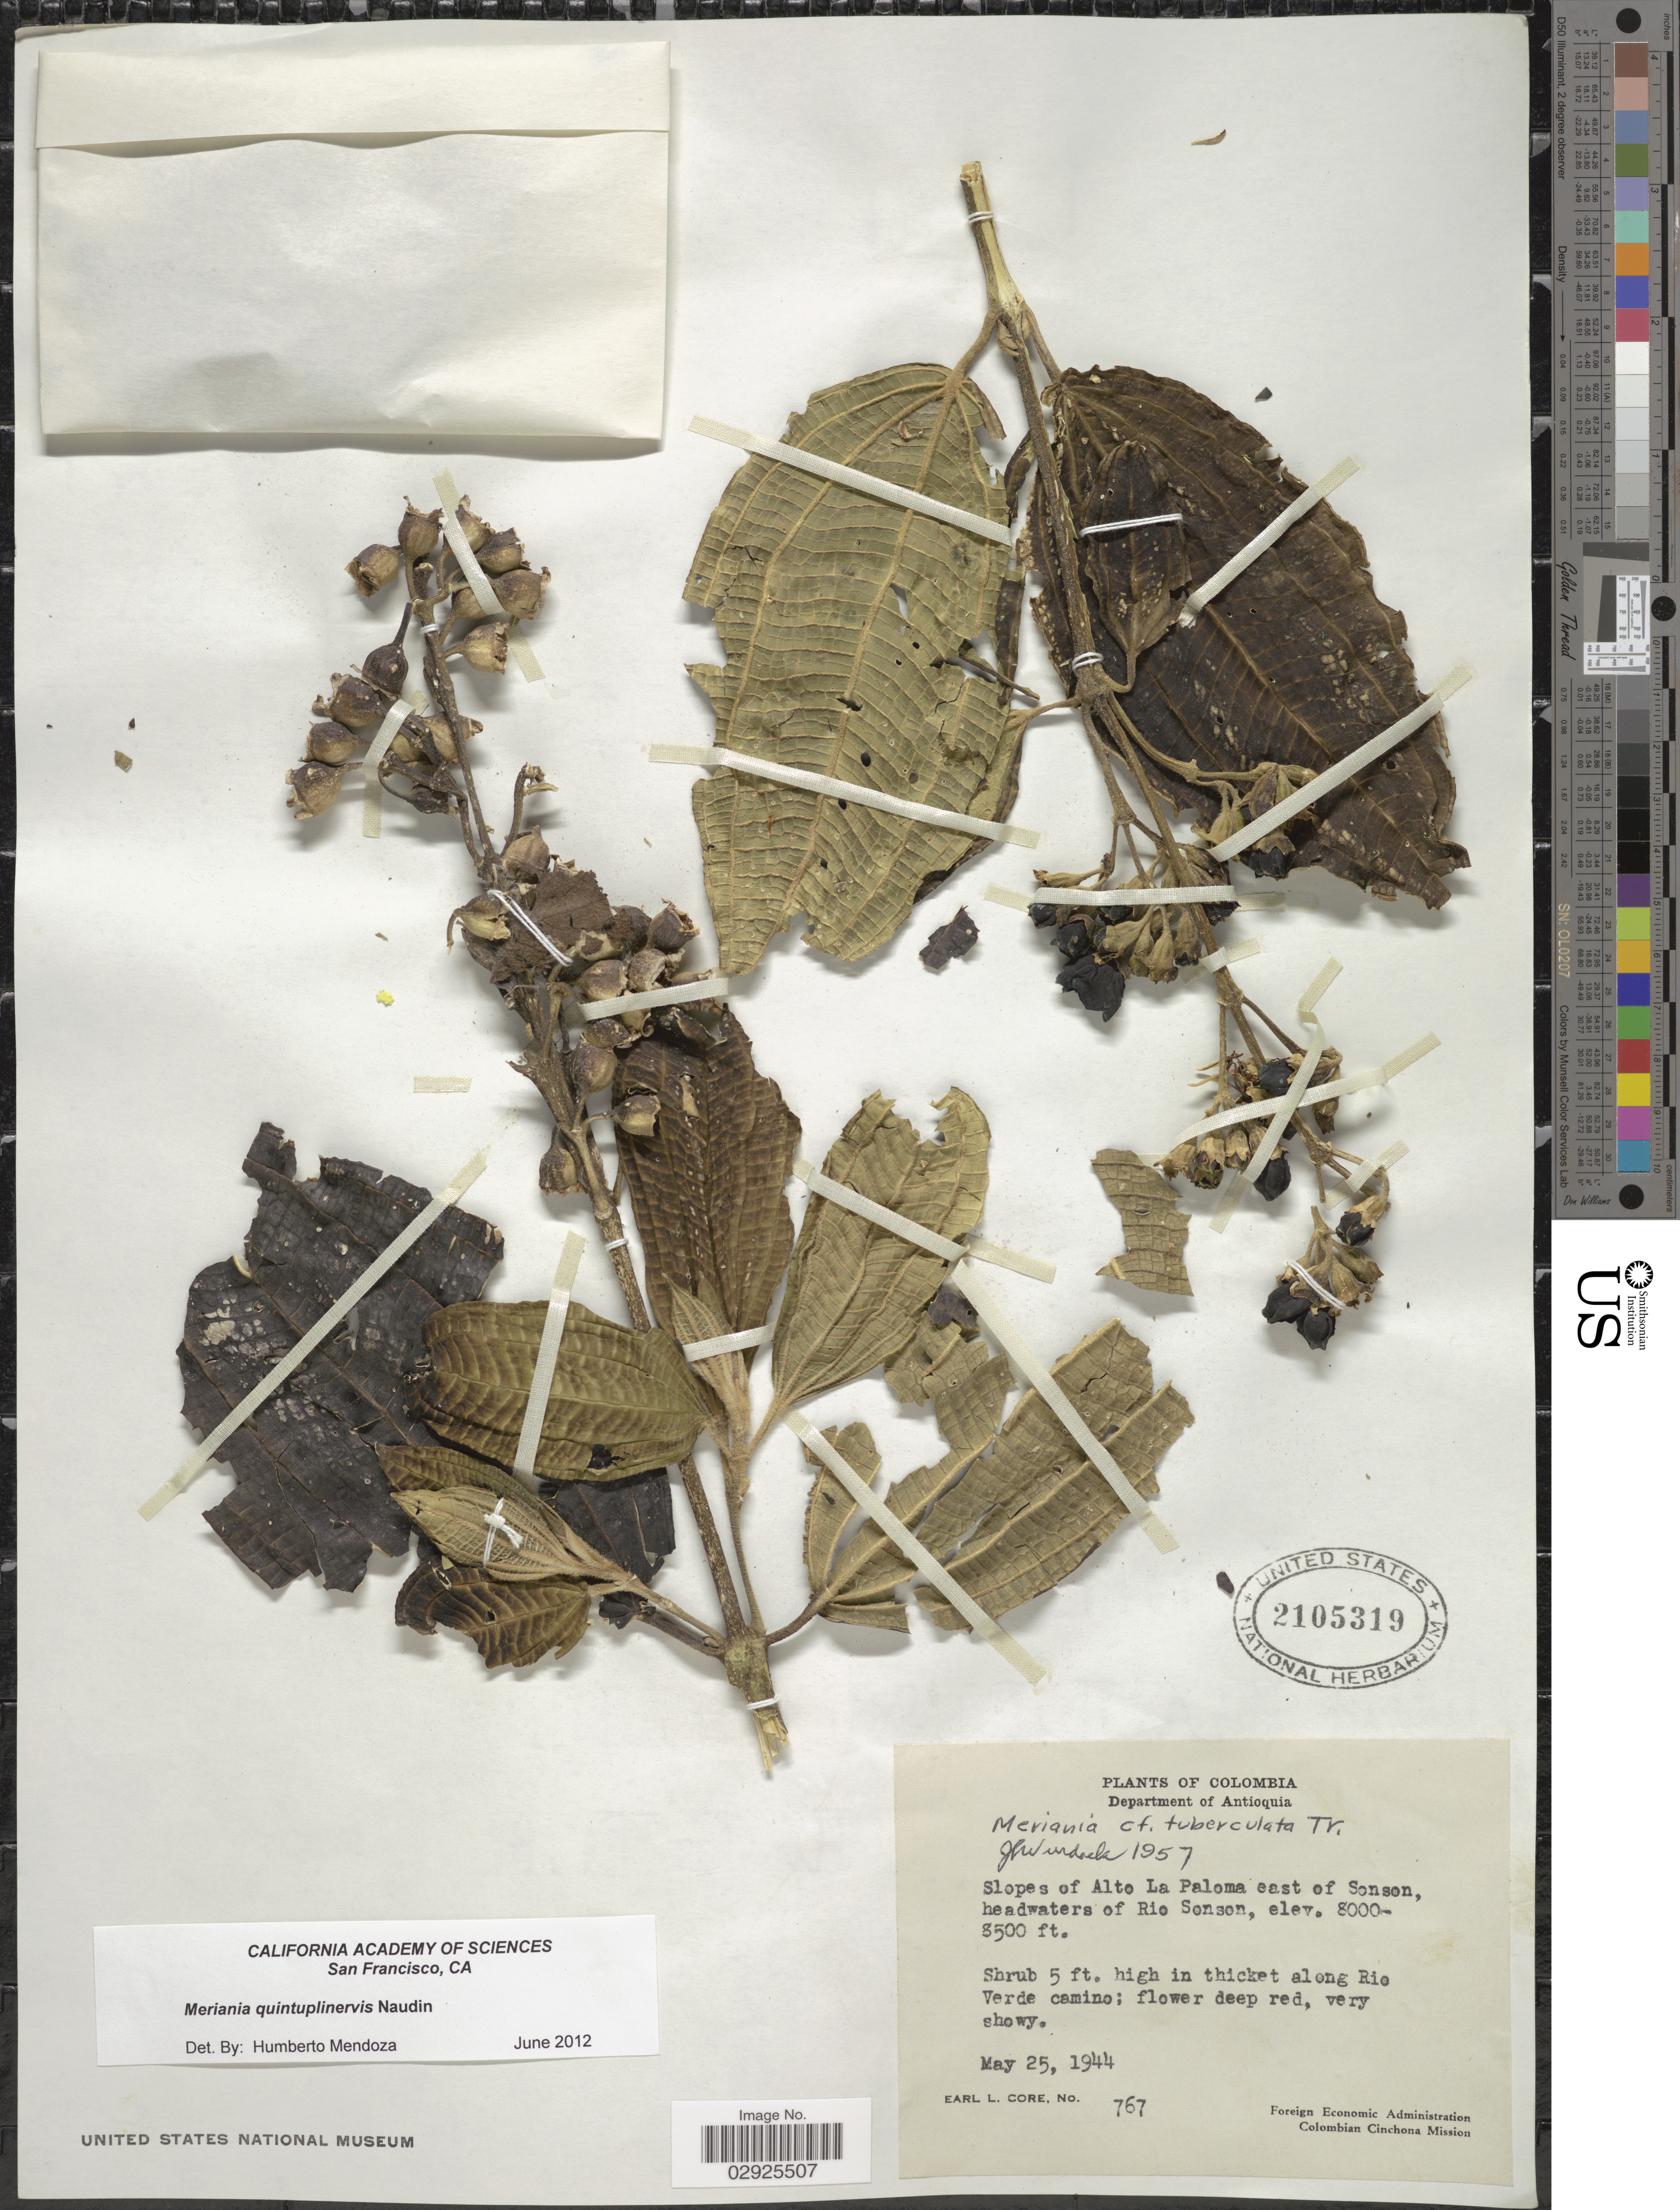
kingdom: Plantae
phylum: Tracheophyta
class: Magnoliopsida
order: Myrtales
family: Melastomataceae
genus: Meriania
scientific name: Meriania quintuplinervis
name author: Naudin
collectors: E. L. Core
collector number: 767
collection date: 1944-05-25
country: Colombia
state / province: Antioquia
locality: Department of Antioquia, Slopes of Alto La Paloma east of Sonson, headwaters of Rio Sonson.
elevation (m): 2438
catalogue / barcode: US 2105319